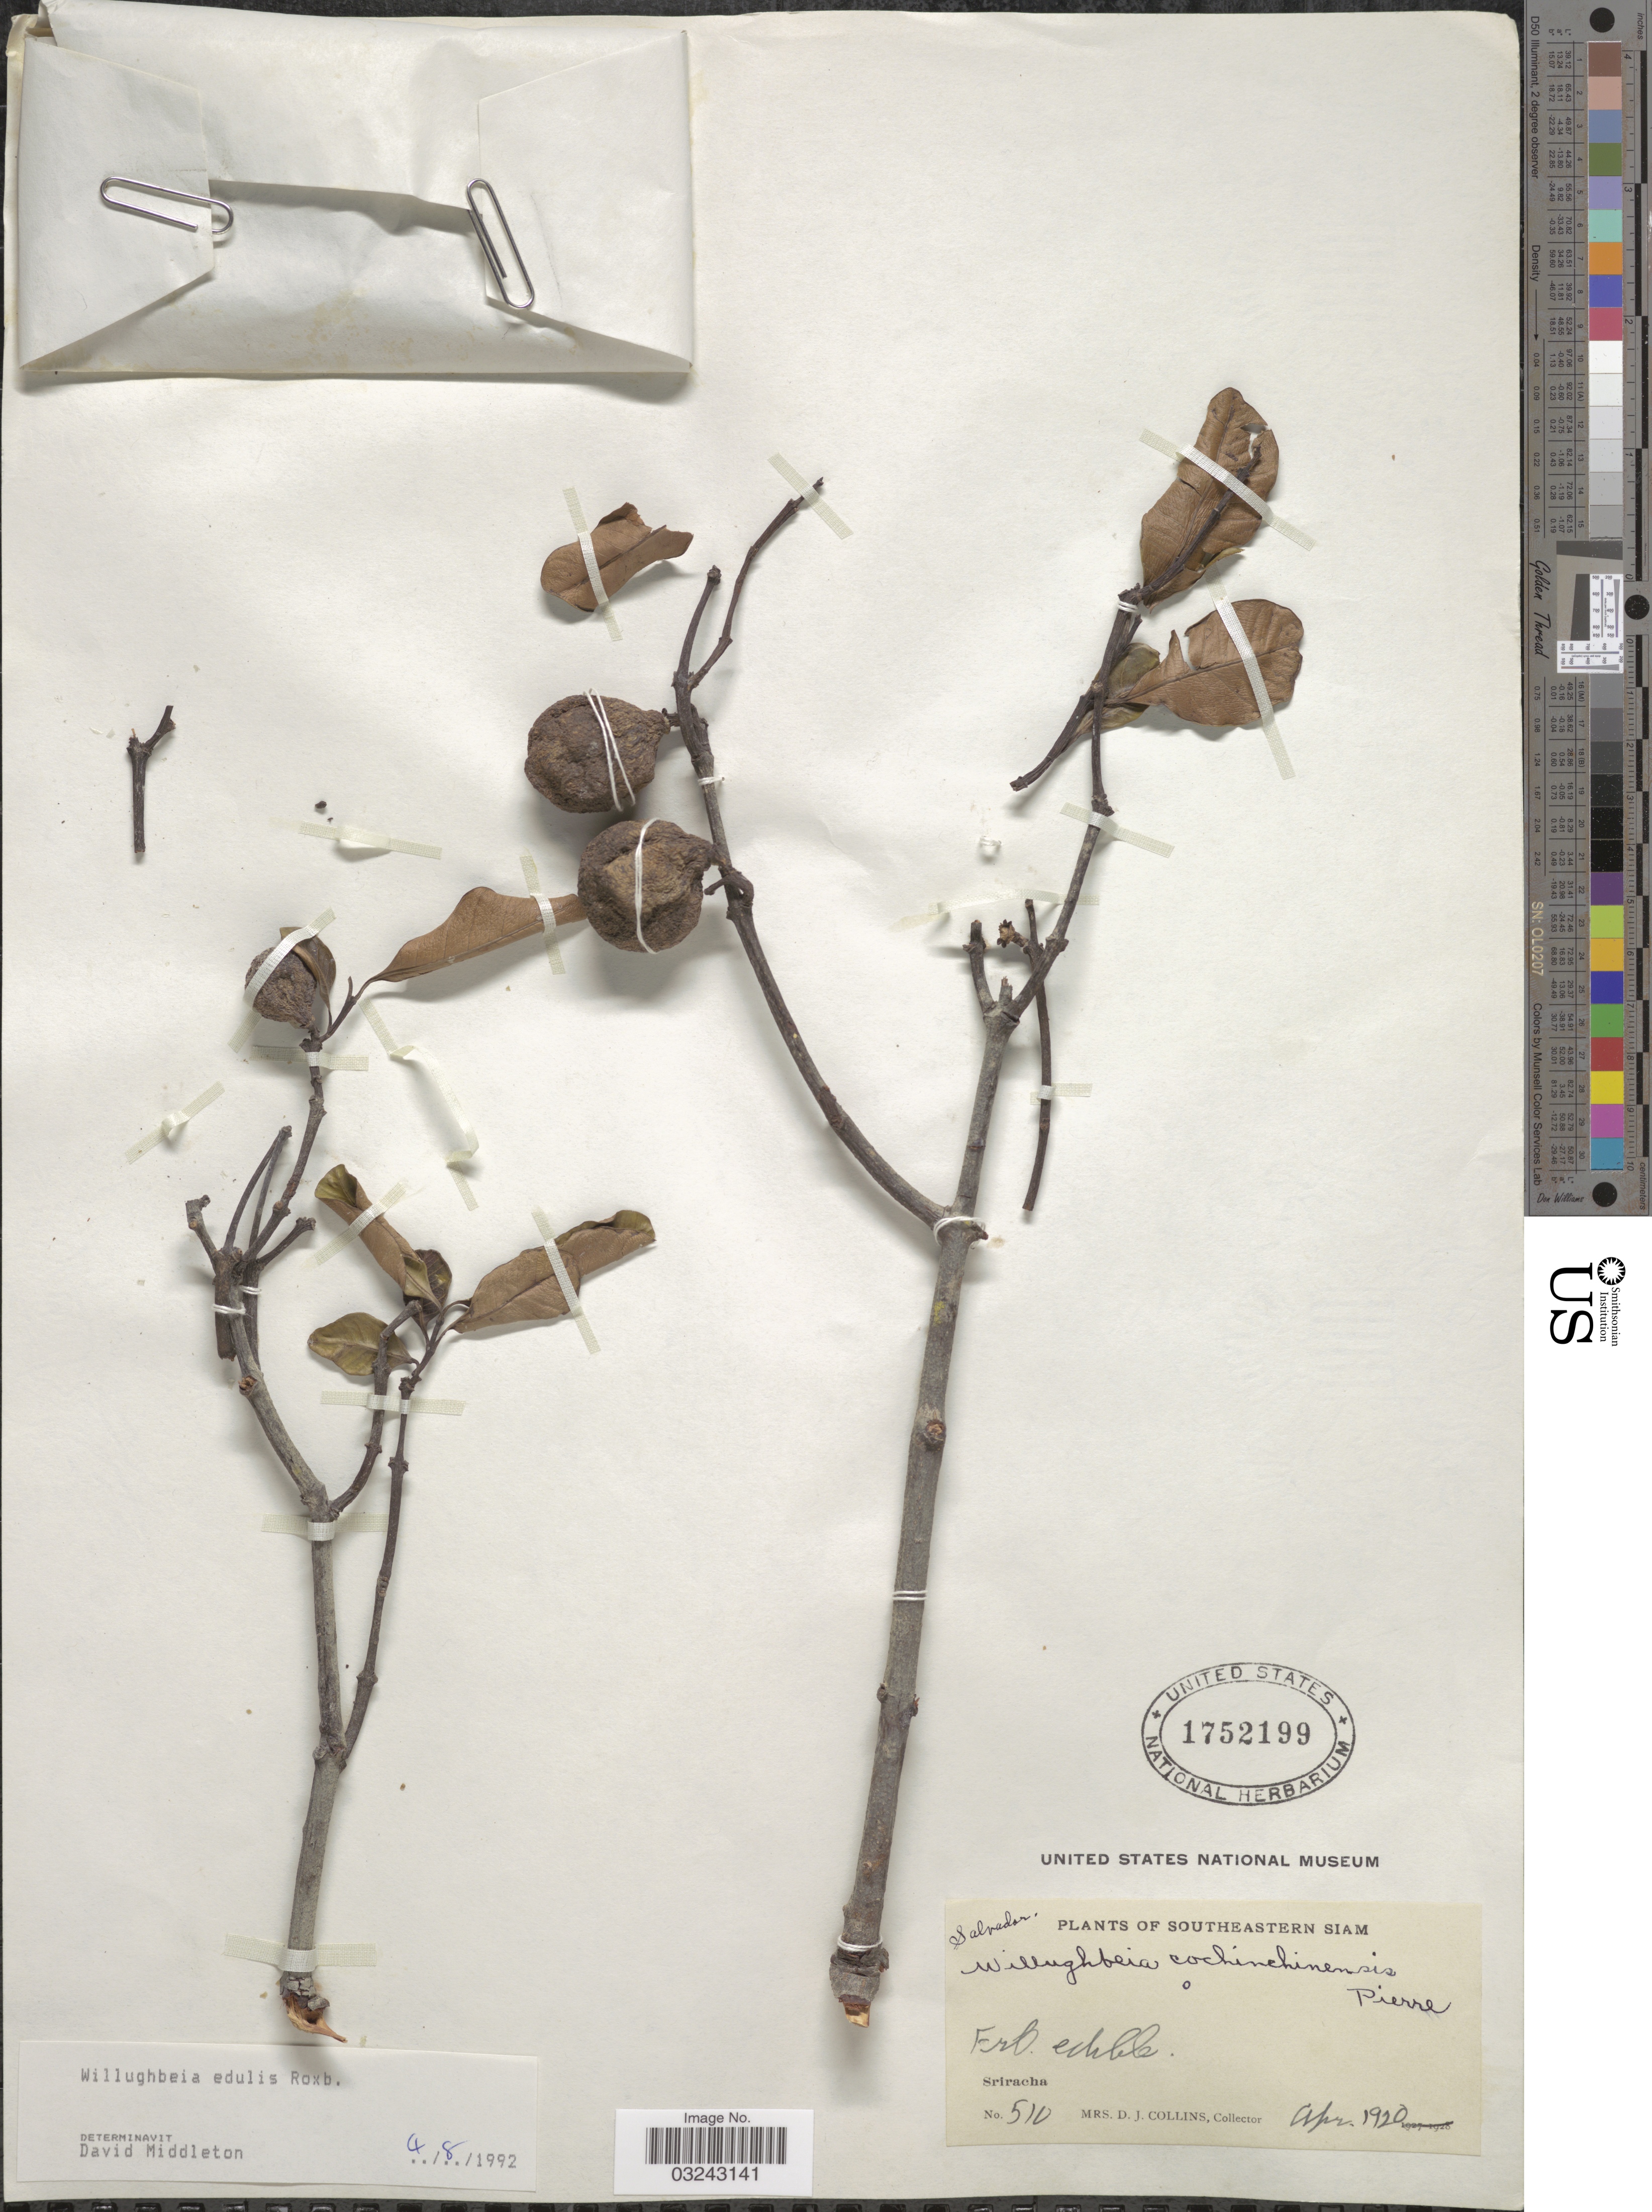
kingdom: Plantae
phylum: Tracheophyta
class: Magnoliopsida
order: Gentianales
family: Apocynaceae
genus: Willughbeia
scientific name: Willughbeia edulis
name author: Roxb.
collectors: Mrs. D. J. Collins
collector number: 510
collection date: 1920-04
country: Thailand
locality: Southeastern Siam, Sriracha.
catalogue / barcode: US 1752199